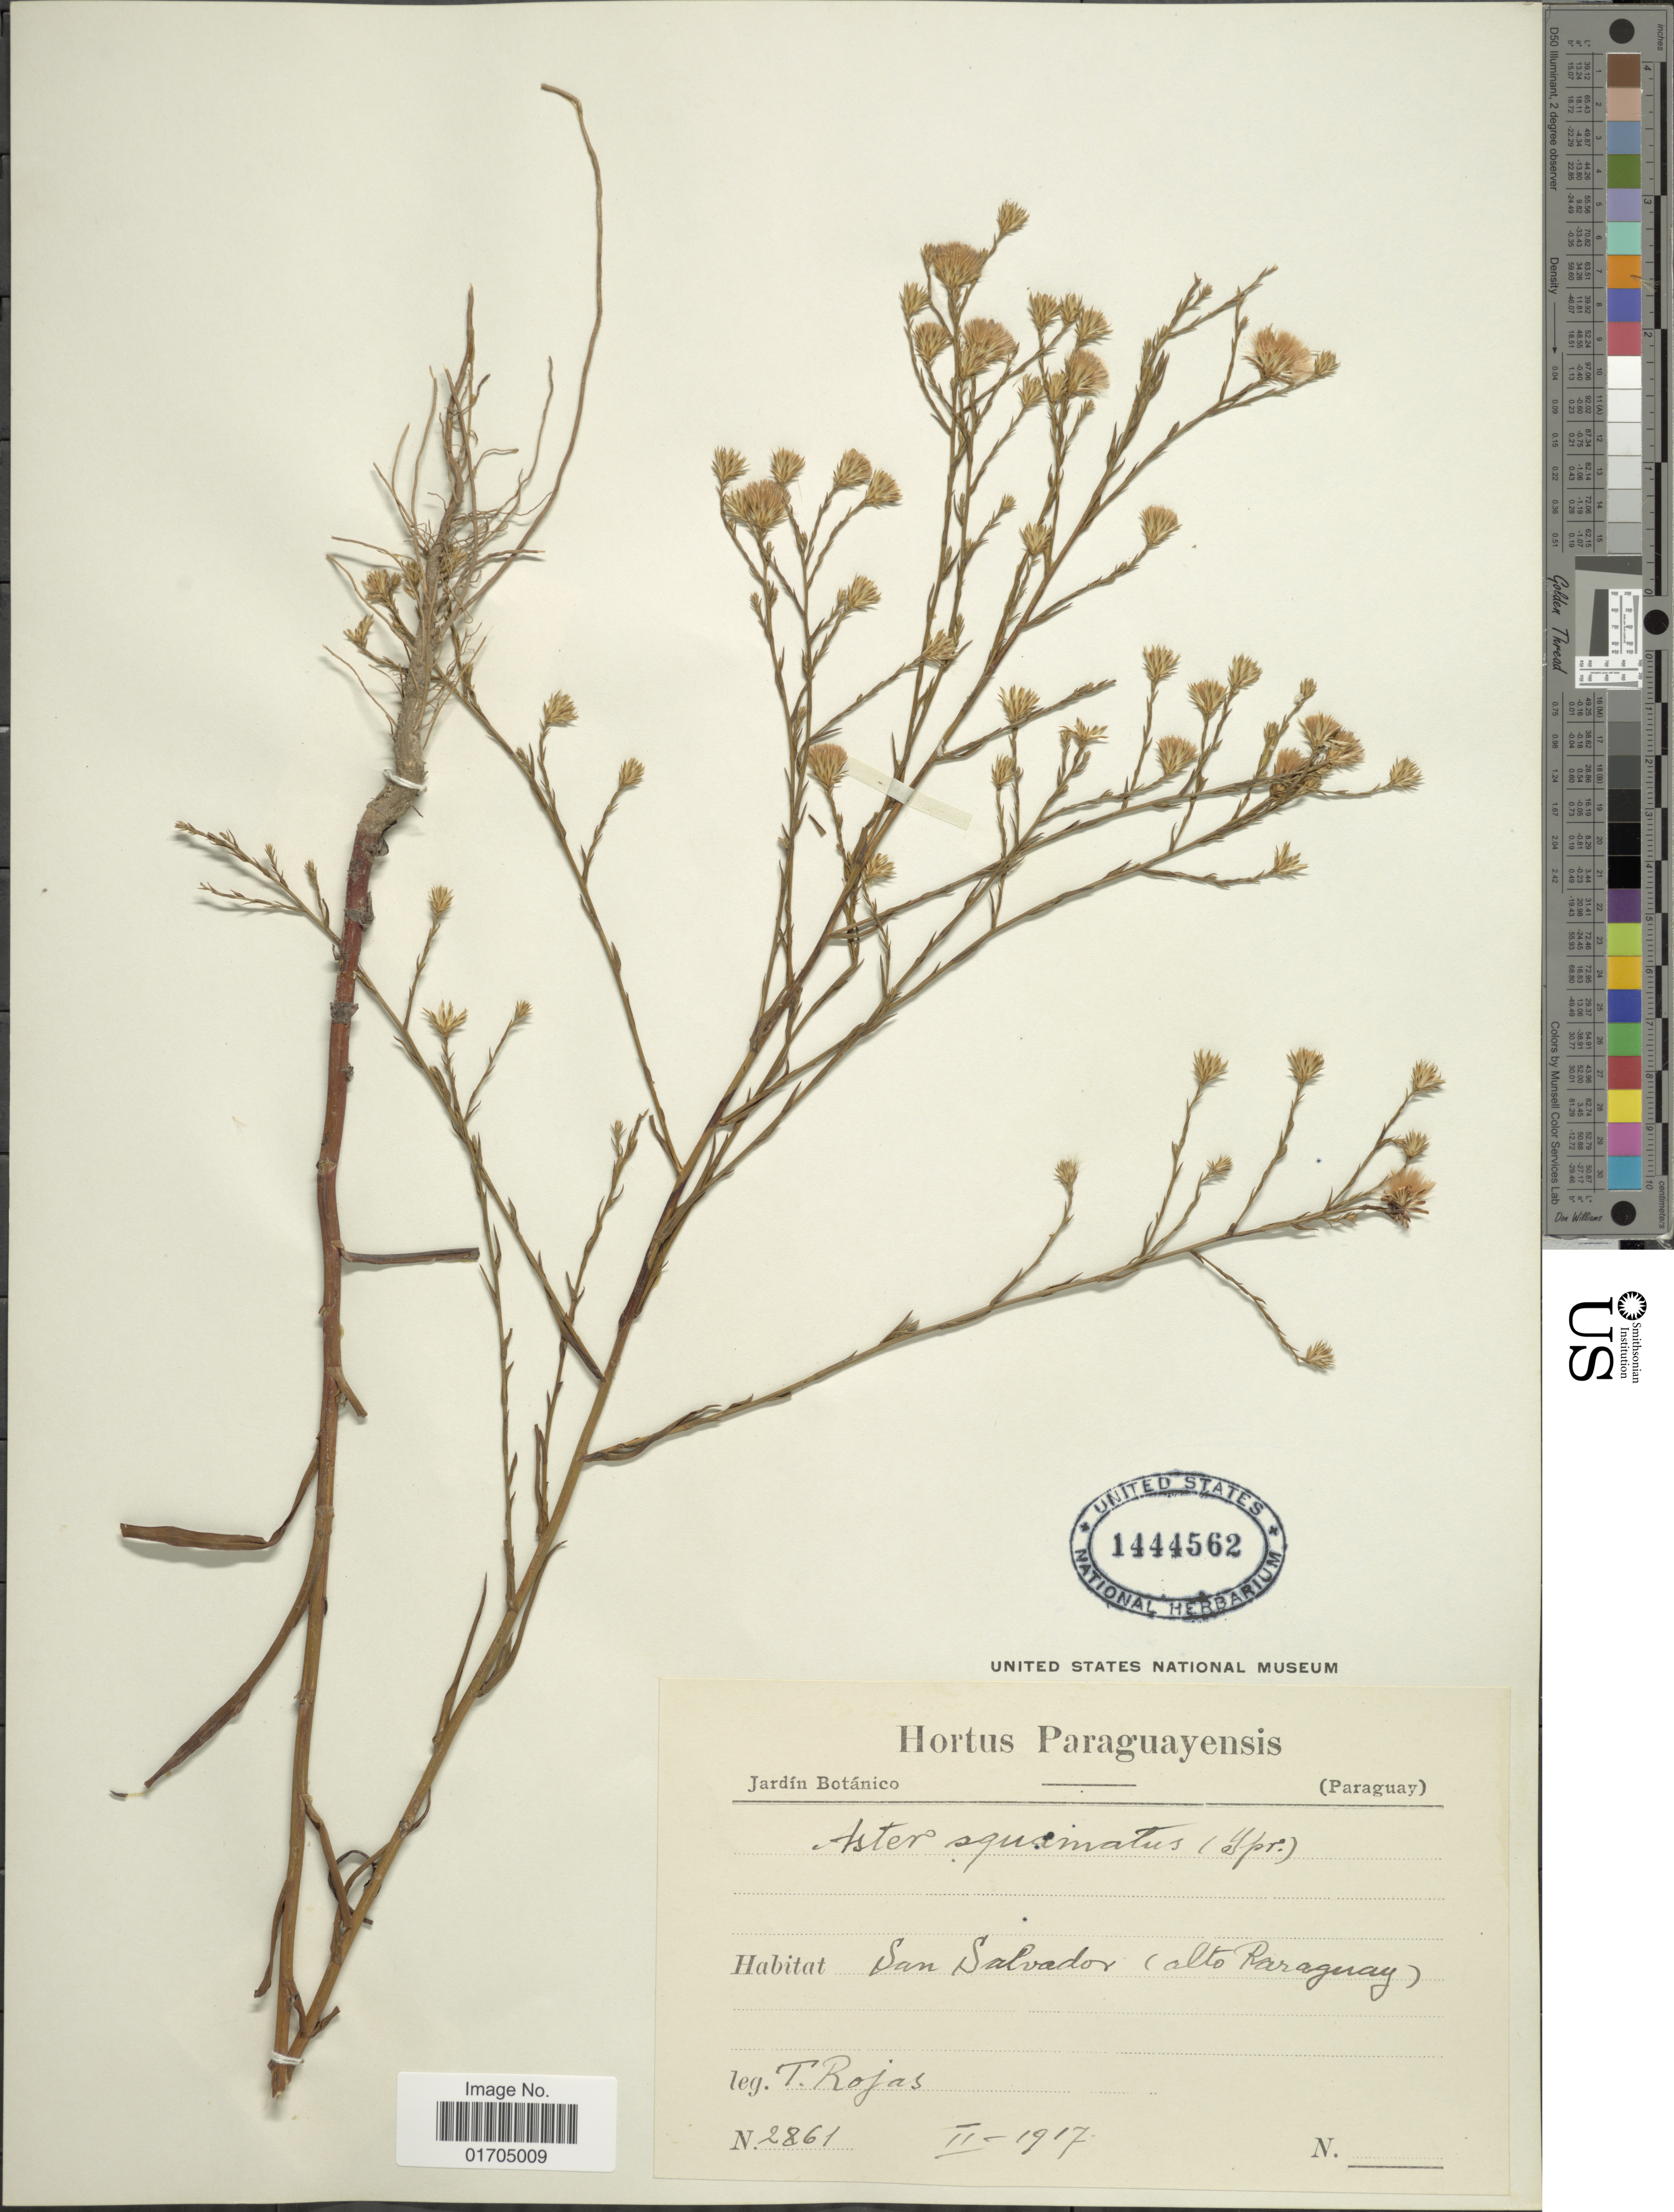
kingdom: Plantae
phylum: Tracheophyta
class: Magnoliopsida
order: Asterales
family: Asteraceae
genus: Symphyotrichum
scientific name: Symphyotrichum squamatum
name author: (Spreng.) G.L. Nesom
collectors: T. Rojas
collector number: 2861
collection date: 1917-02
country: Paraguay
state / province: Alto Paraguay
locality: San Salvador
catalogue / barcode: US 1444562